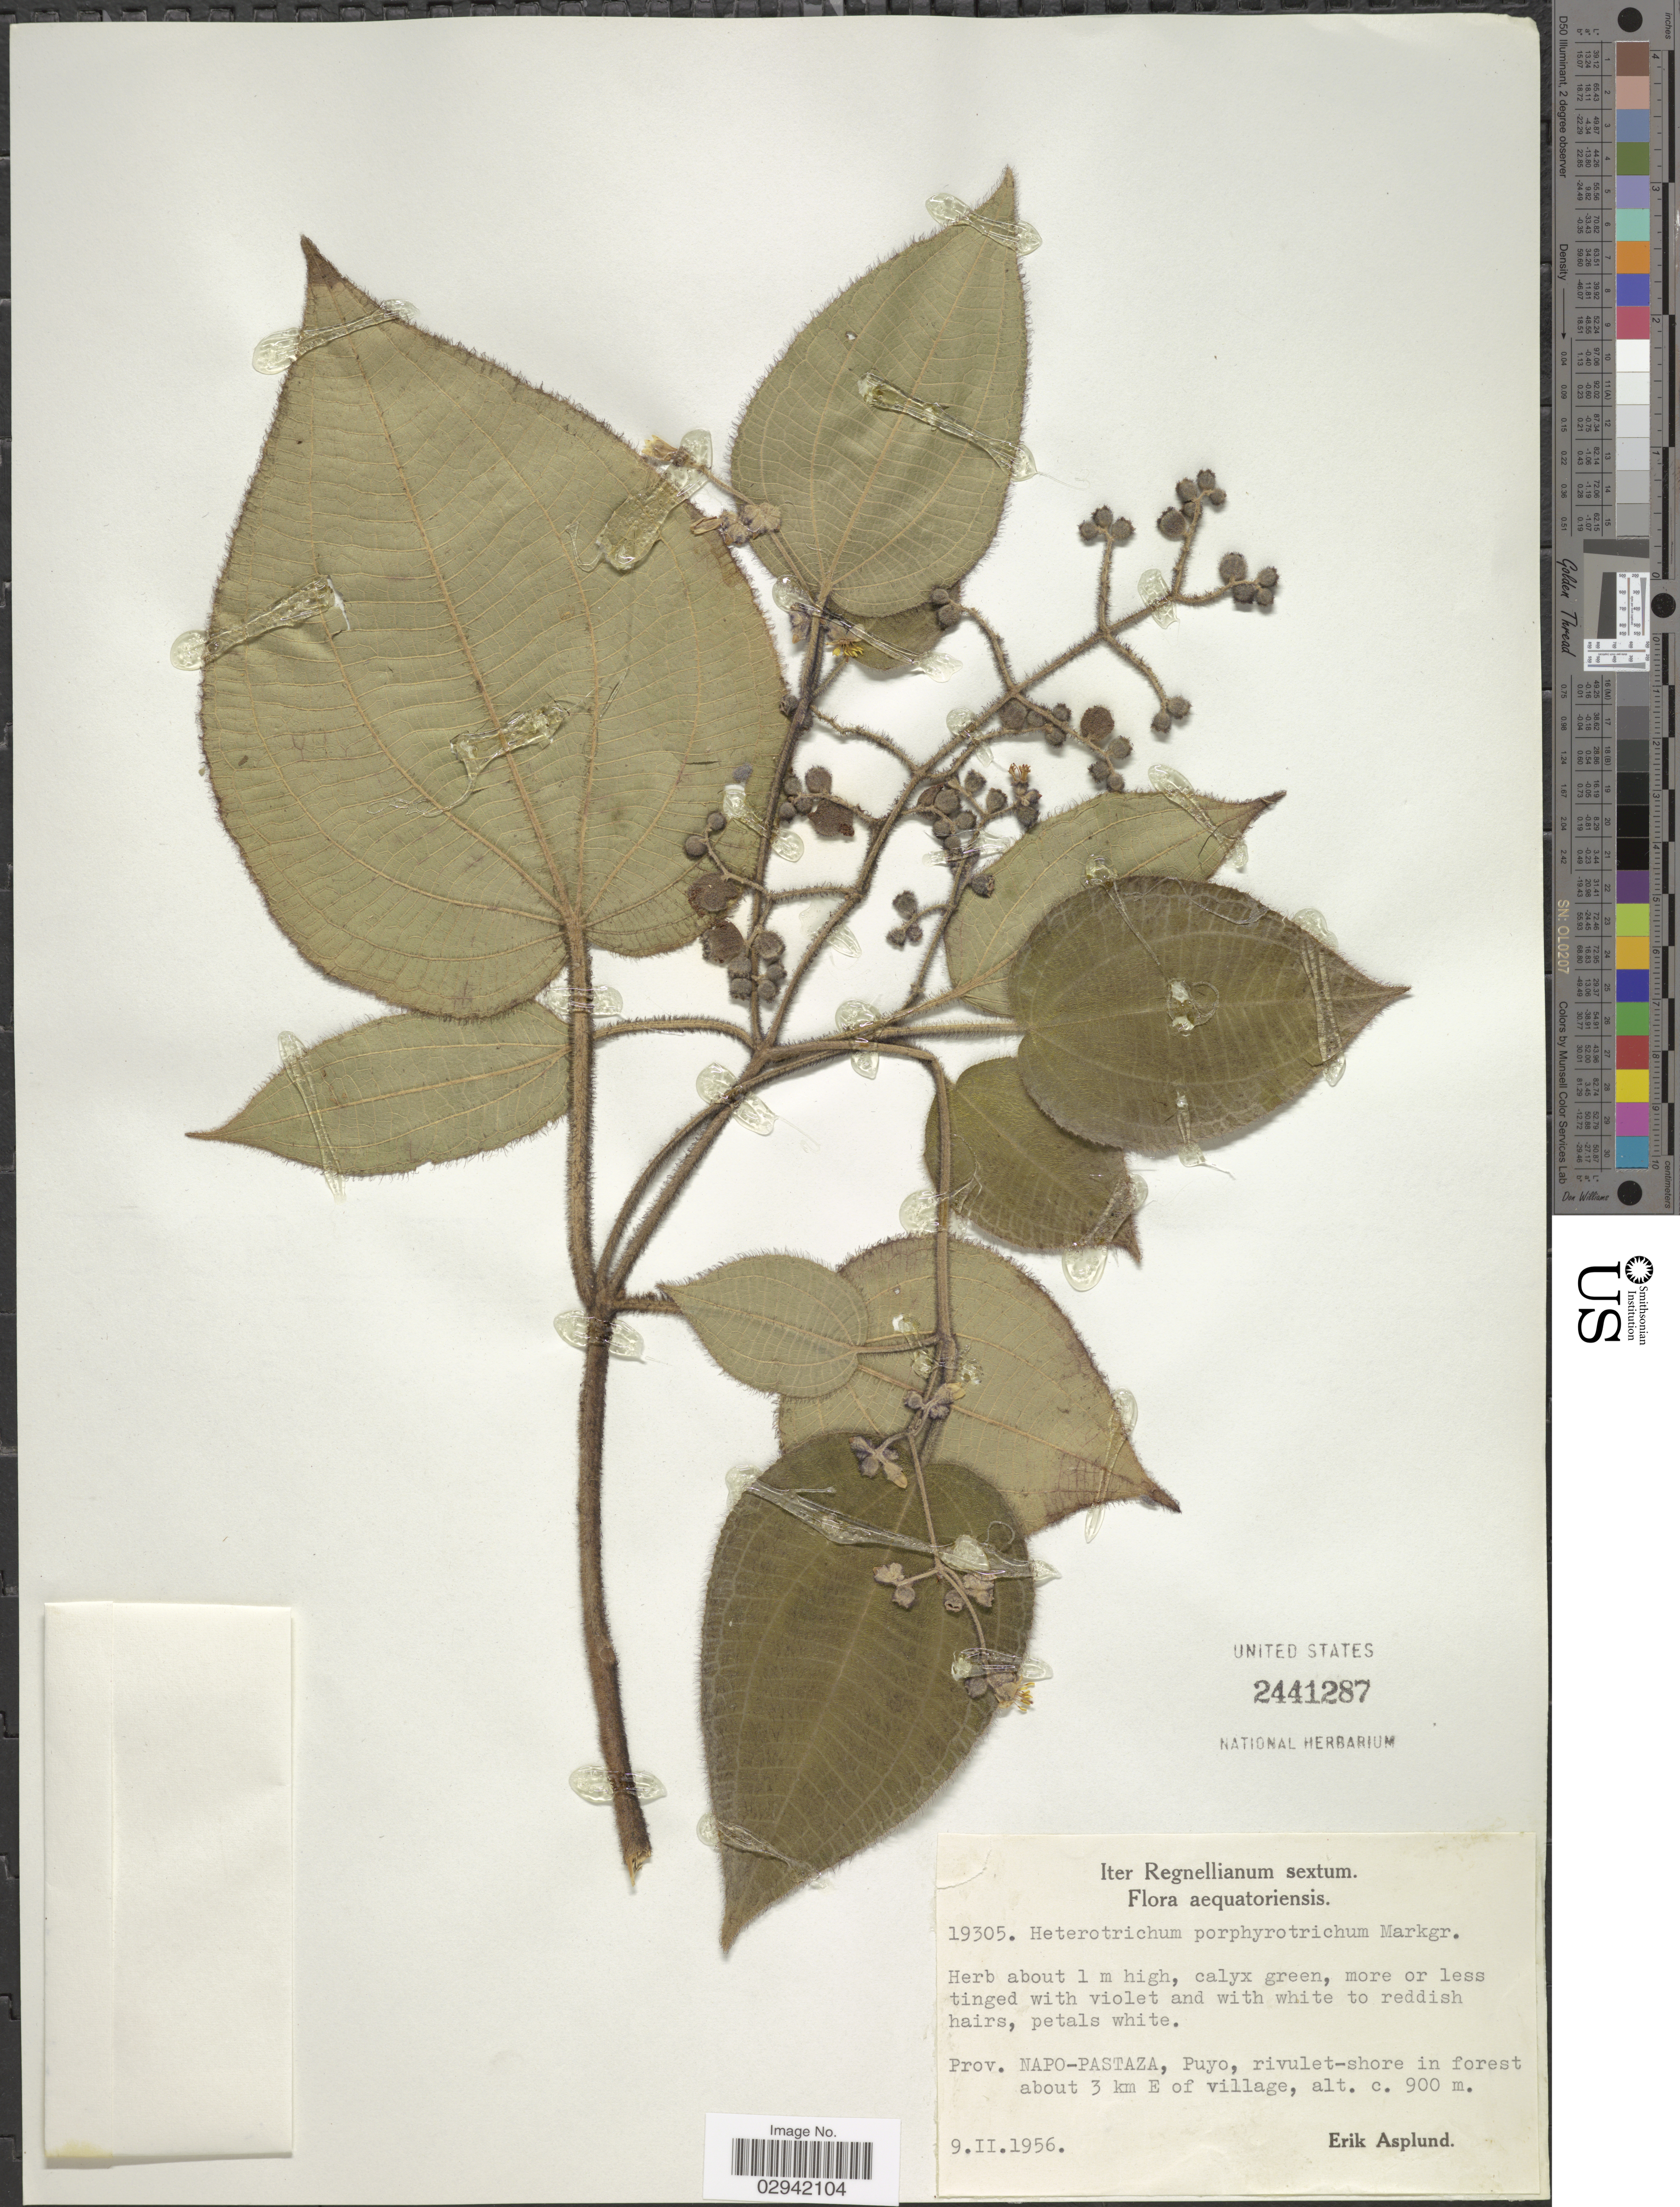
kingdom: Plantae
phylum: Tracheophyta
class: Magnoliopsida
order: Myrtales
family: Melastomataceae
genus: Miconia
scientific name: Miconia porphyrotricha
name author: (Markgr.) Wurdack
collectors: E. Asplund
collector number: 19305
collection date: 1956-02-09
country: Ecuador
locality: Aequatoriensis. Prov. Napo-Pastaza, Puyo, about 3 km E of village.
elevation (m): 900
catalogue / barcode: US 2441287